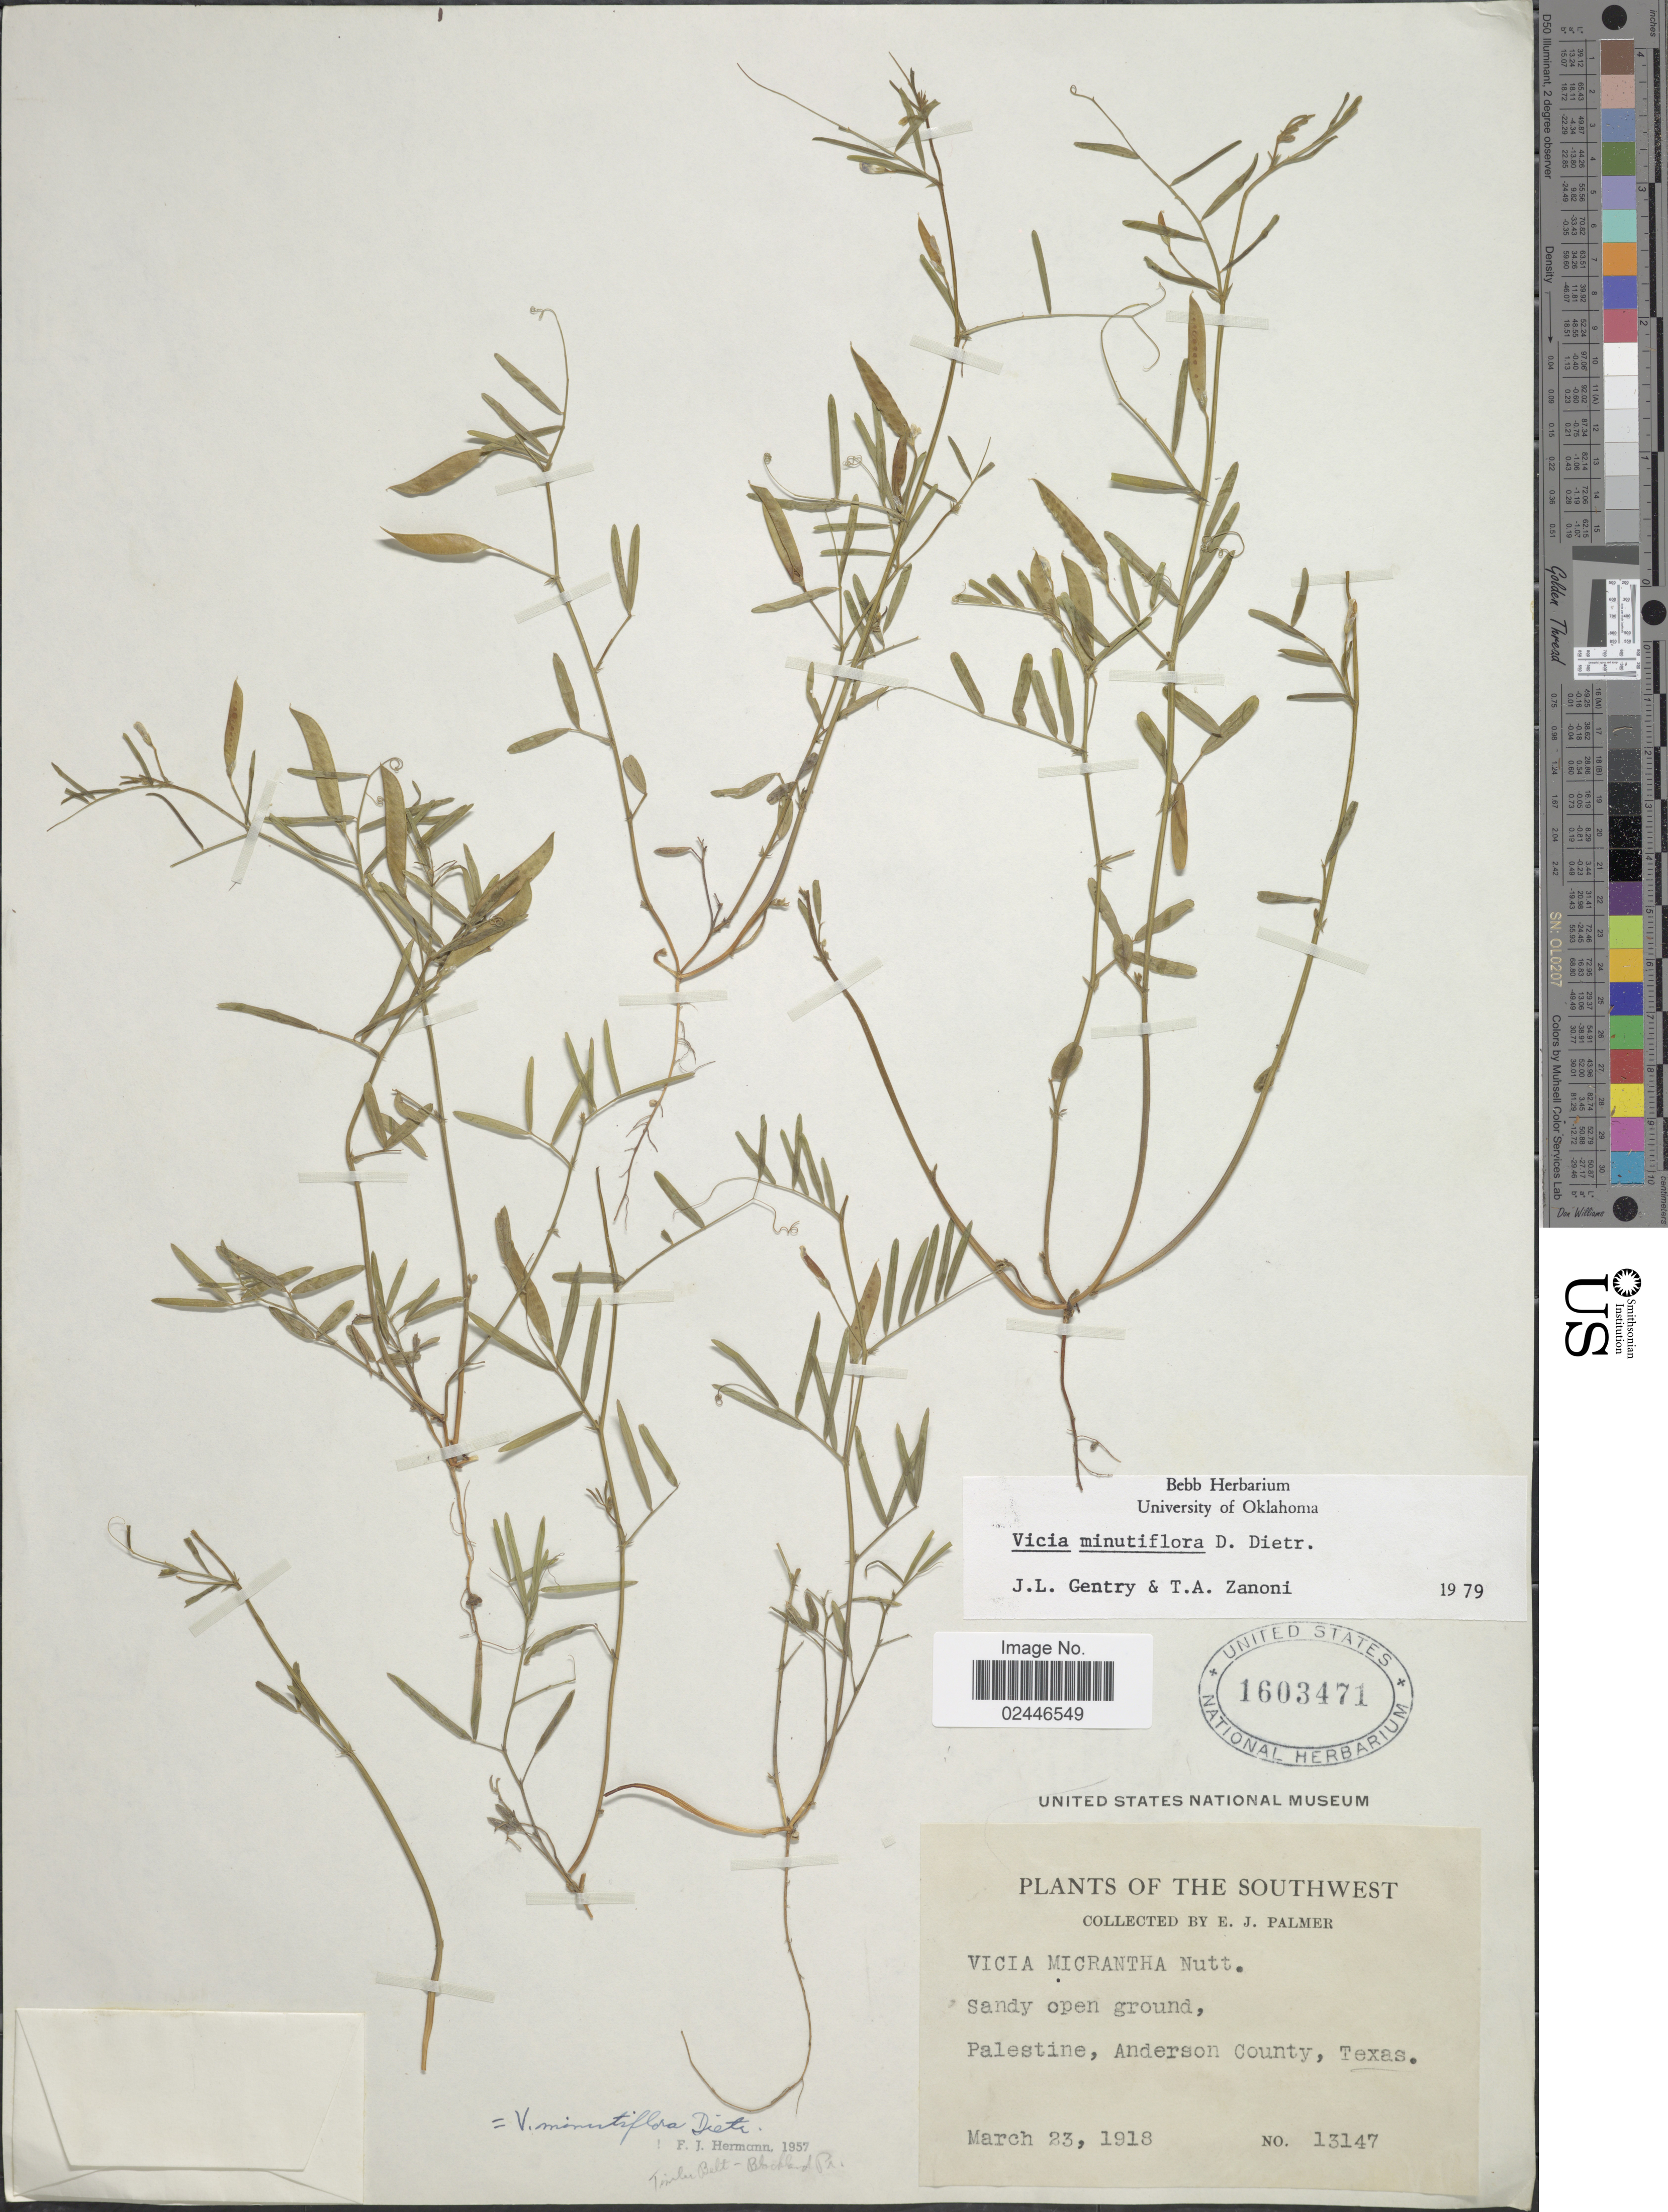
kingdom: Plantae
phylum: Tracheophyta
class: Magnoliopsida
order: Fabales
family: Fabaceae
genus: Vicia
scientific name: Vicia minutiflora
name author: D. Dietr.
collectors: E. J. Palmer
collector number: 13147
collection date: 1918-03-23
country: United States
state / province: Texas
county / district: Anderson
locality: The Southwest, Palestine, Anderson County,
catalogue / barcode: US 1603471